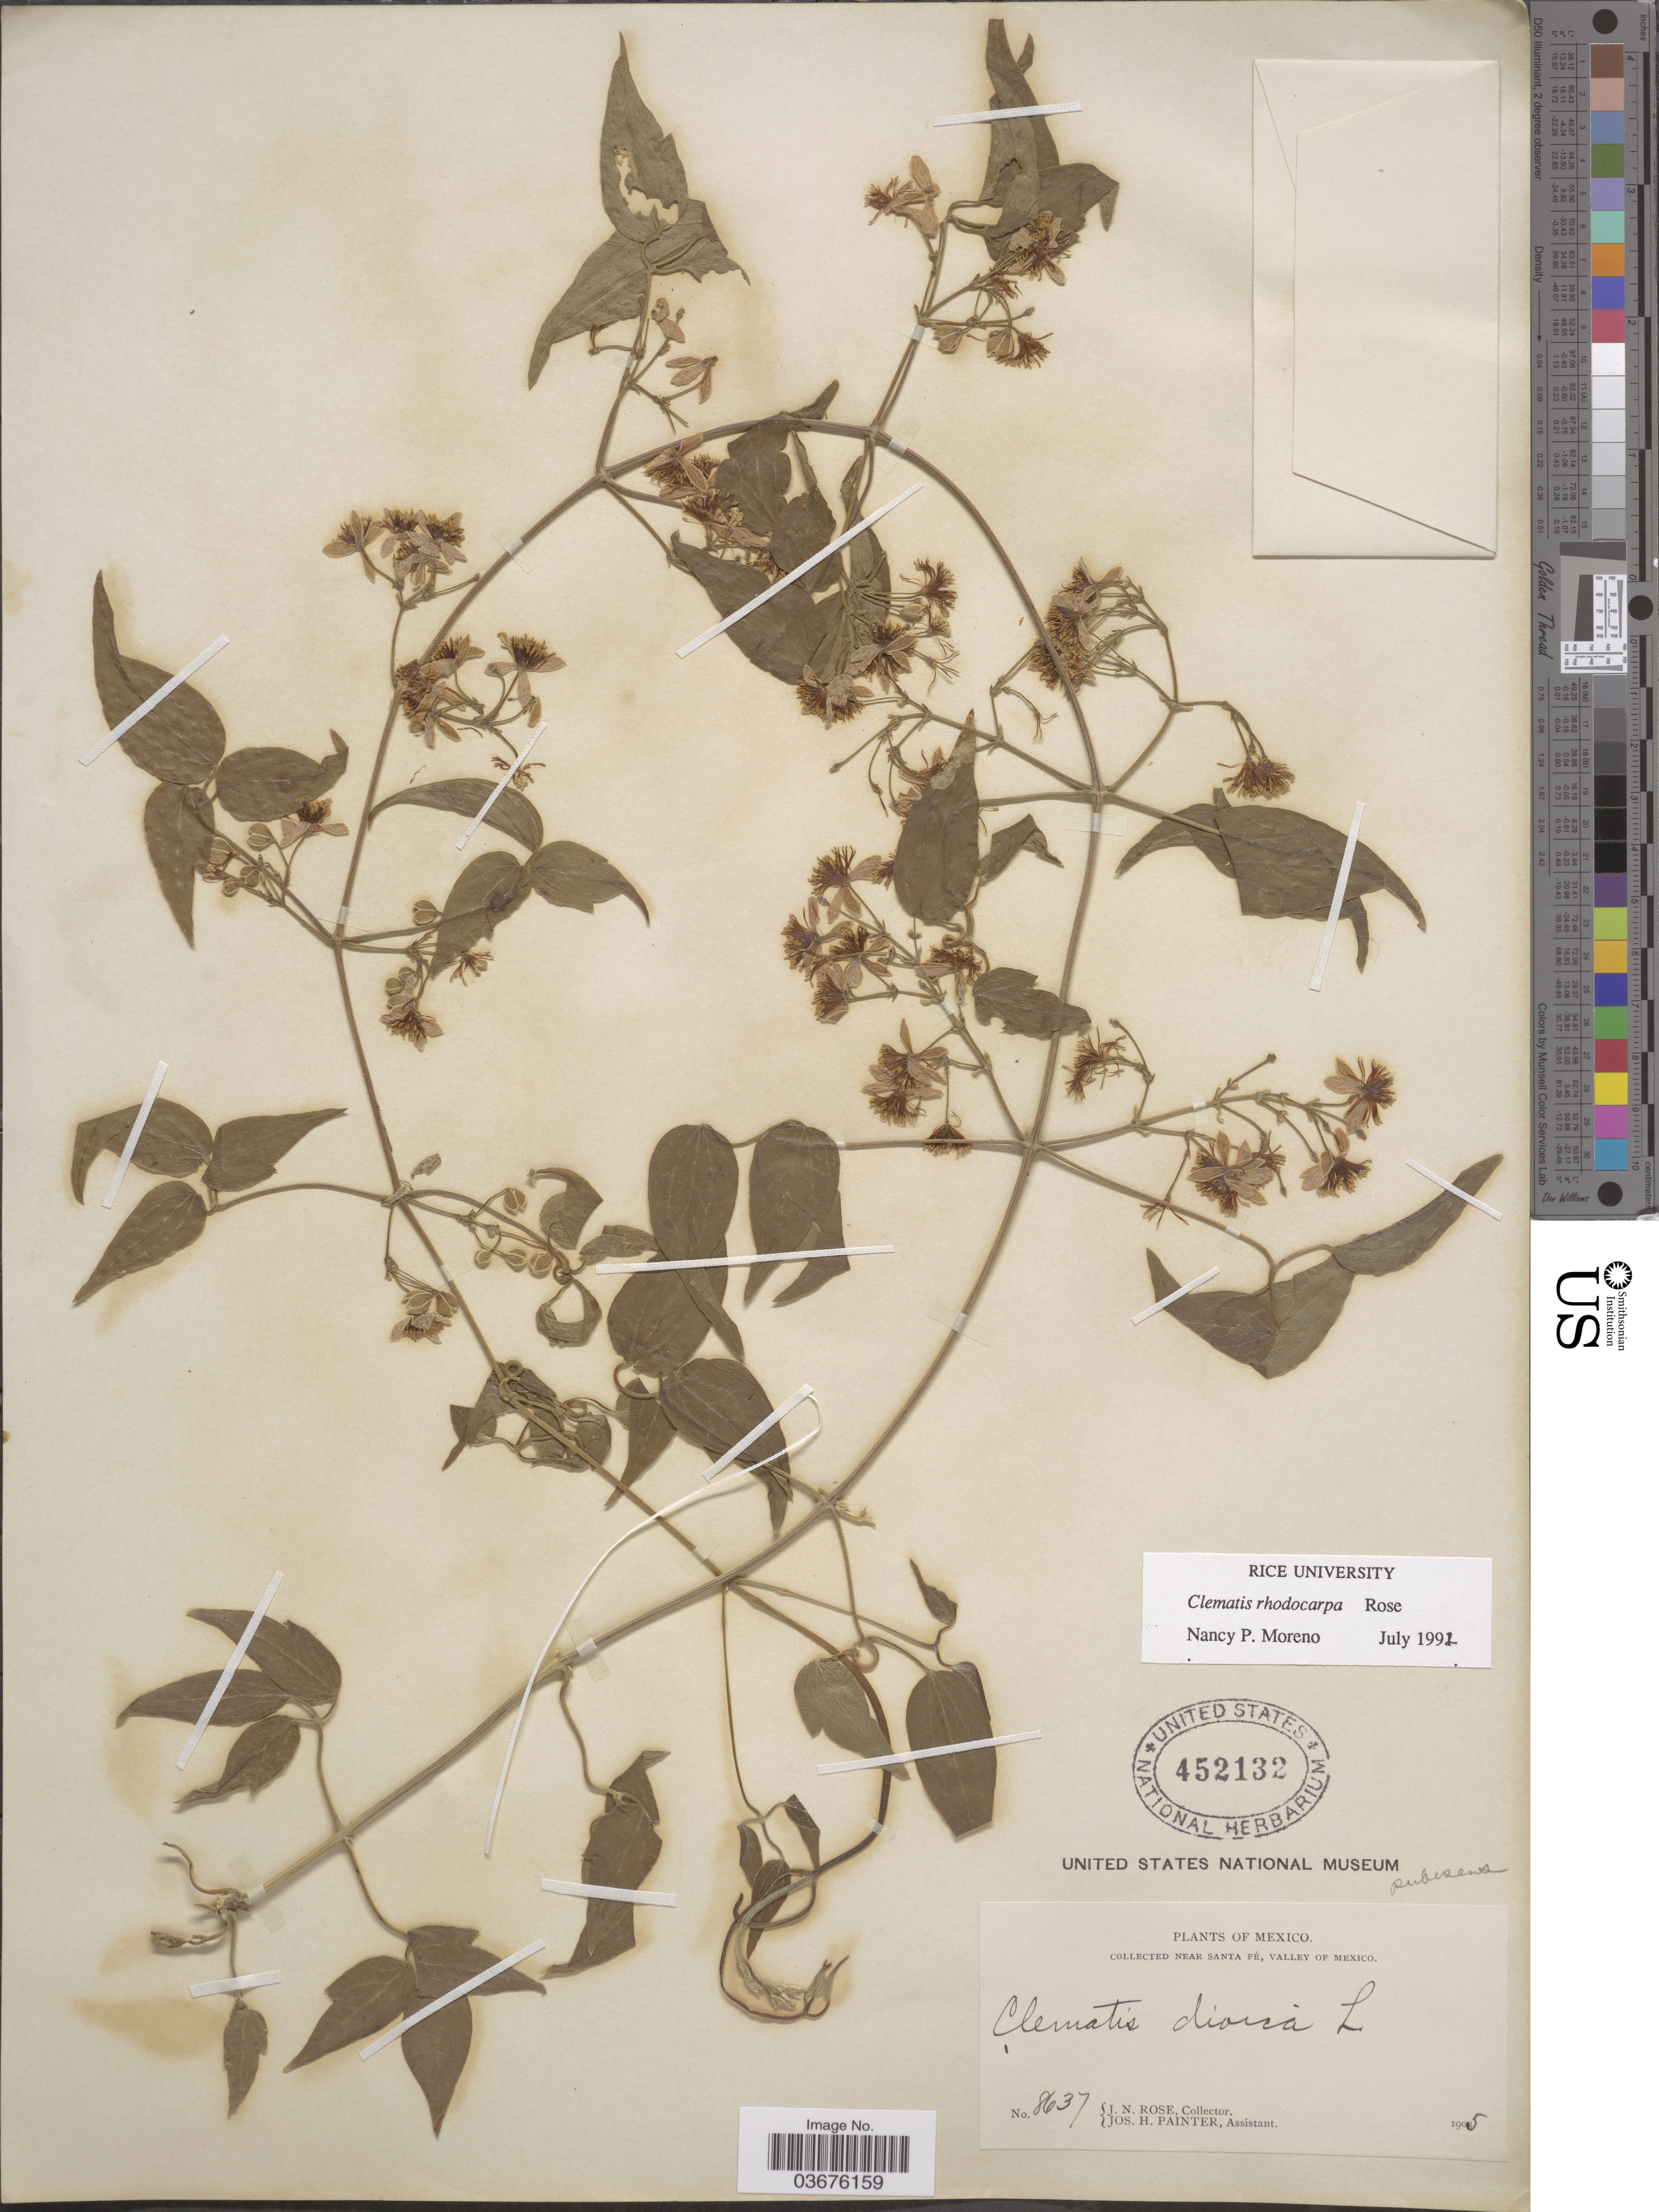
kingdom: Plantae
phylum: Tracheophyta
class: Magnoliopsida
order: Ranunculales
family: Ranunculaceae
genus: Clematis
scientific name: Clematis rhodocarpa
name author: Rose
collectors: J. N. Rose & J. H. Painter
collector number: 8637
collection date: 1905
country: Mexico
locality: Near Santa Fé, Valley of Mexico.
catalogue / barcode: US 452132